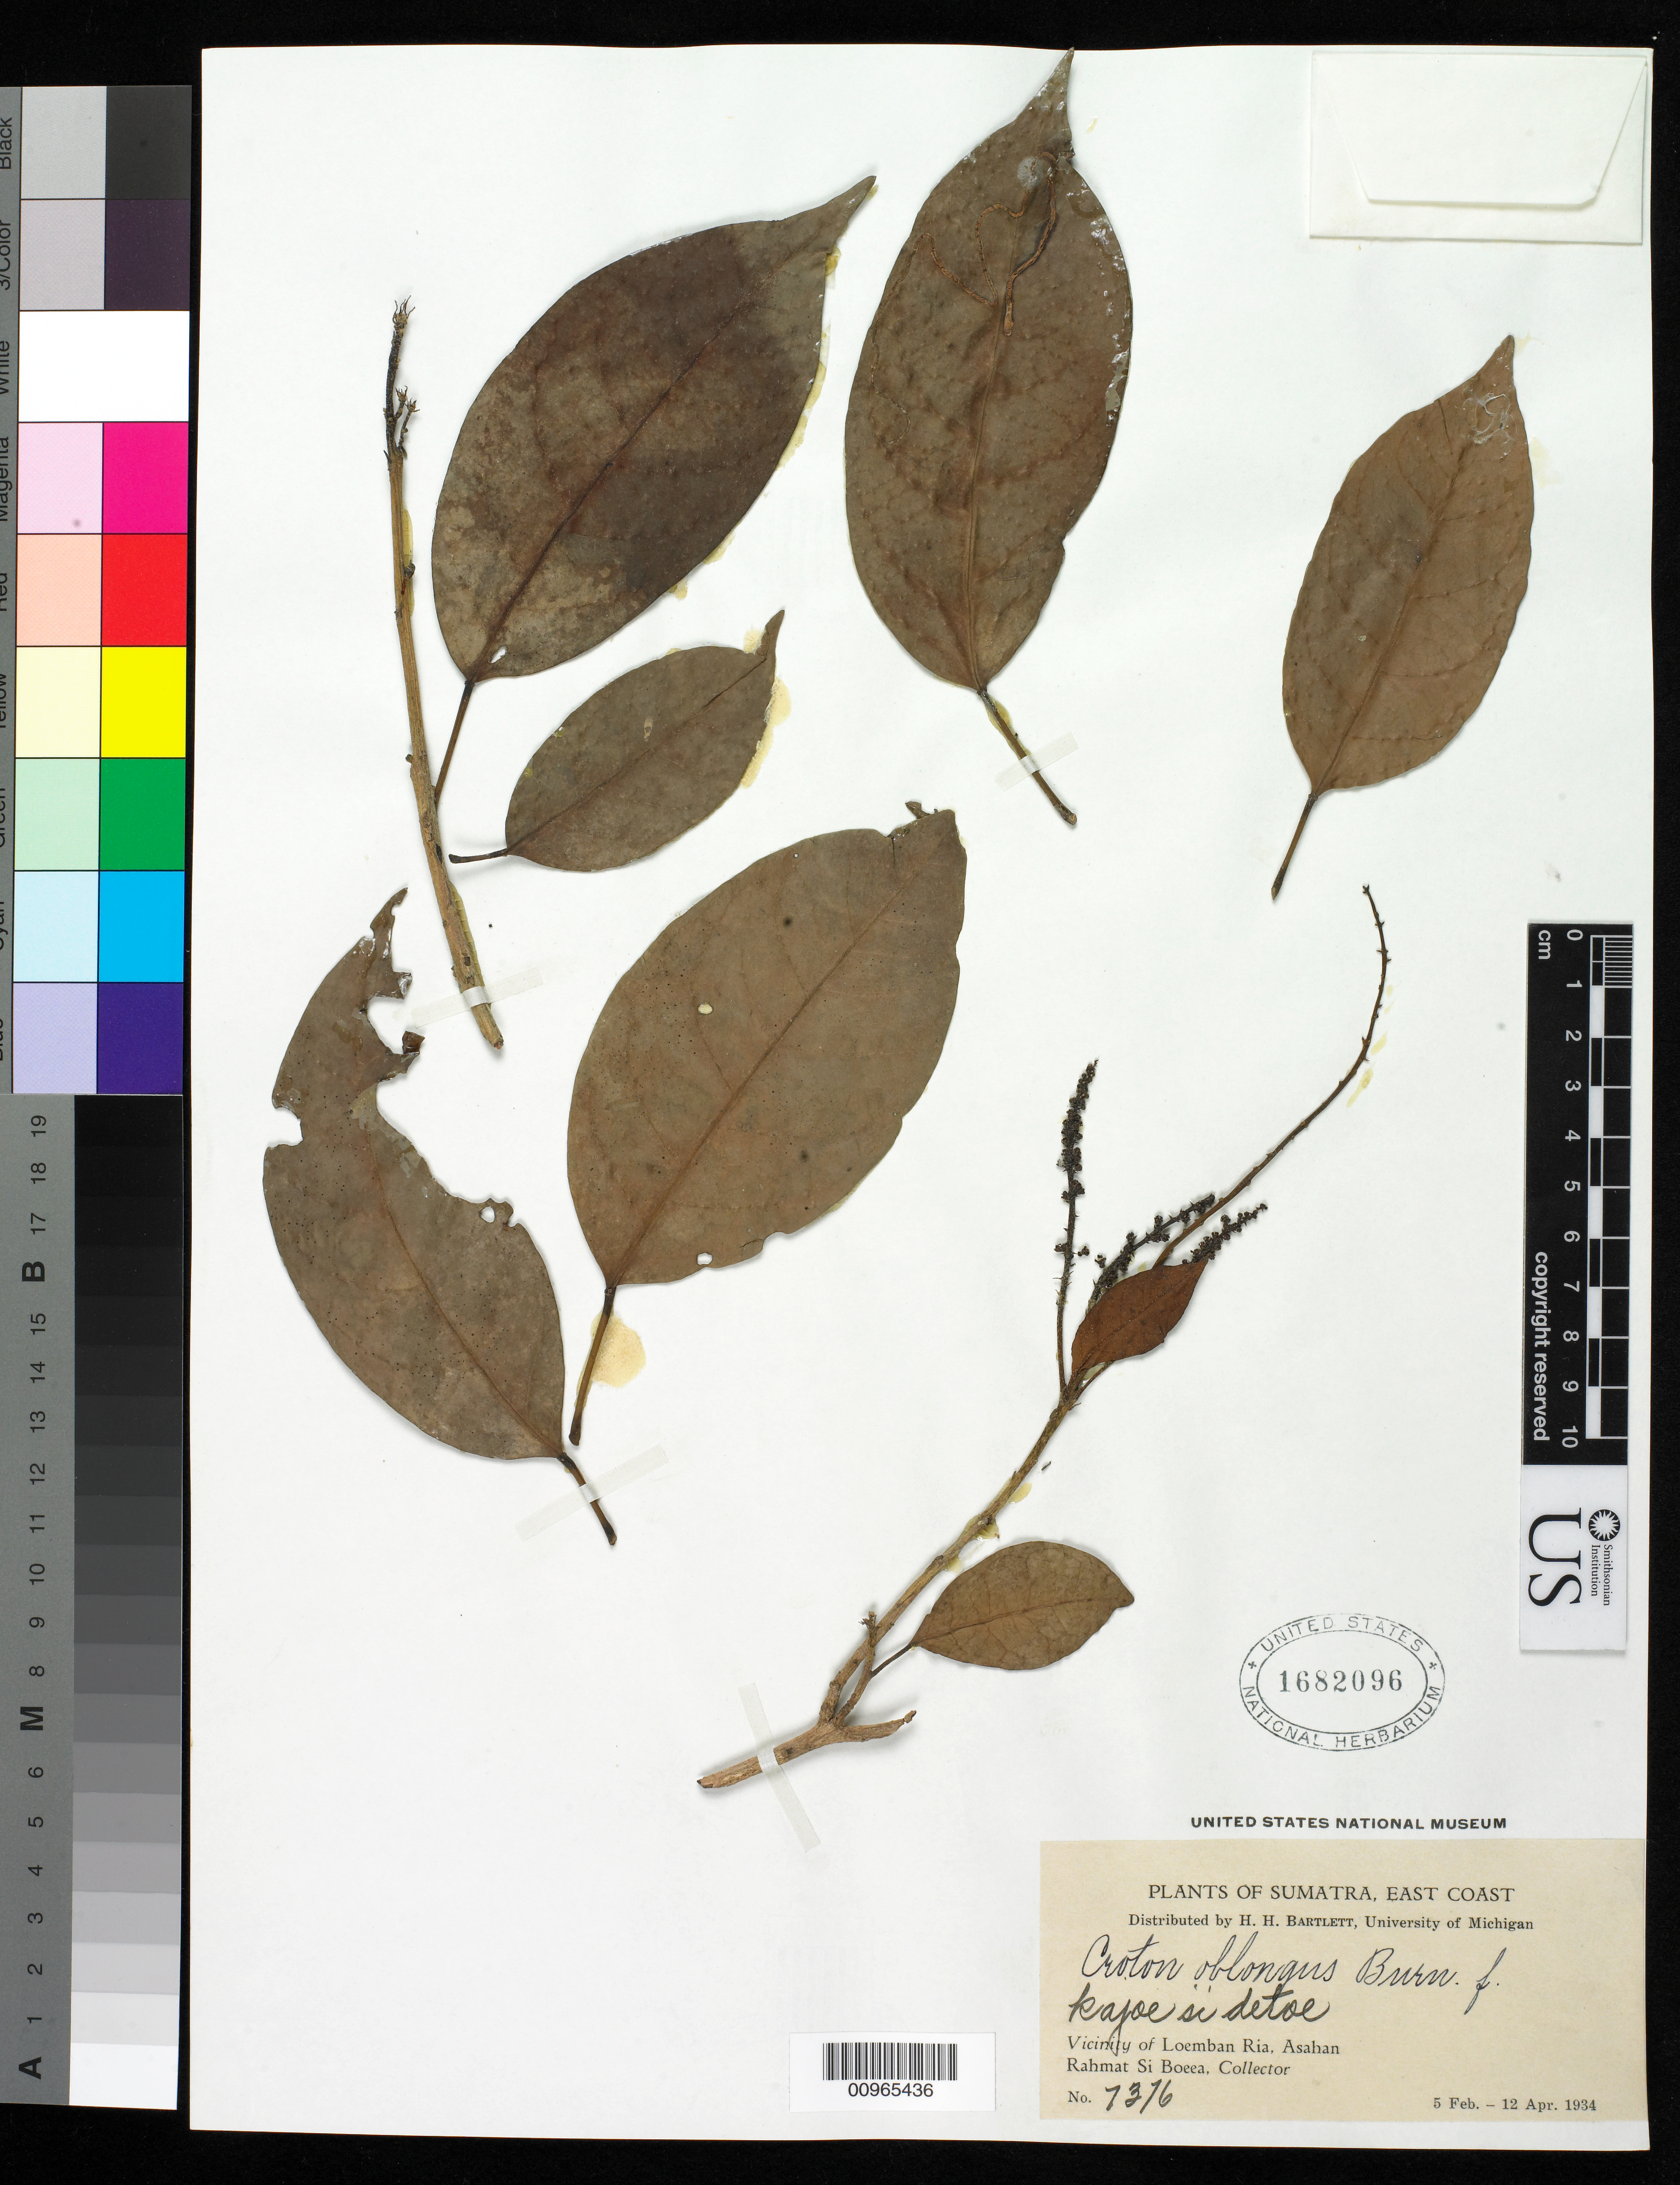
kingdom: Plantae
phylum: Tracheophyta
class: Magnoliopsida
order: Malpighiales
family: Euphorbiaceae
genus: Croton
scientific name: Croton oblongus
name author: Burm. f.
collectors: Rahmat Si Boeea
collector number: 7376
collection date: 1934-02-05/1934-04-12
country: Indonesia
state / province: Sumatra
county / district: Sumatera Utara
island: Sumatra I.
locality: (East Coast) Vicinity of Hoeta Bagasan, Asahan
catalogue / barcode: US 1682096